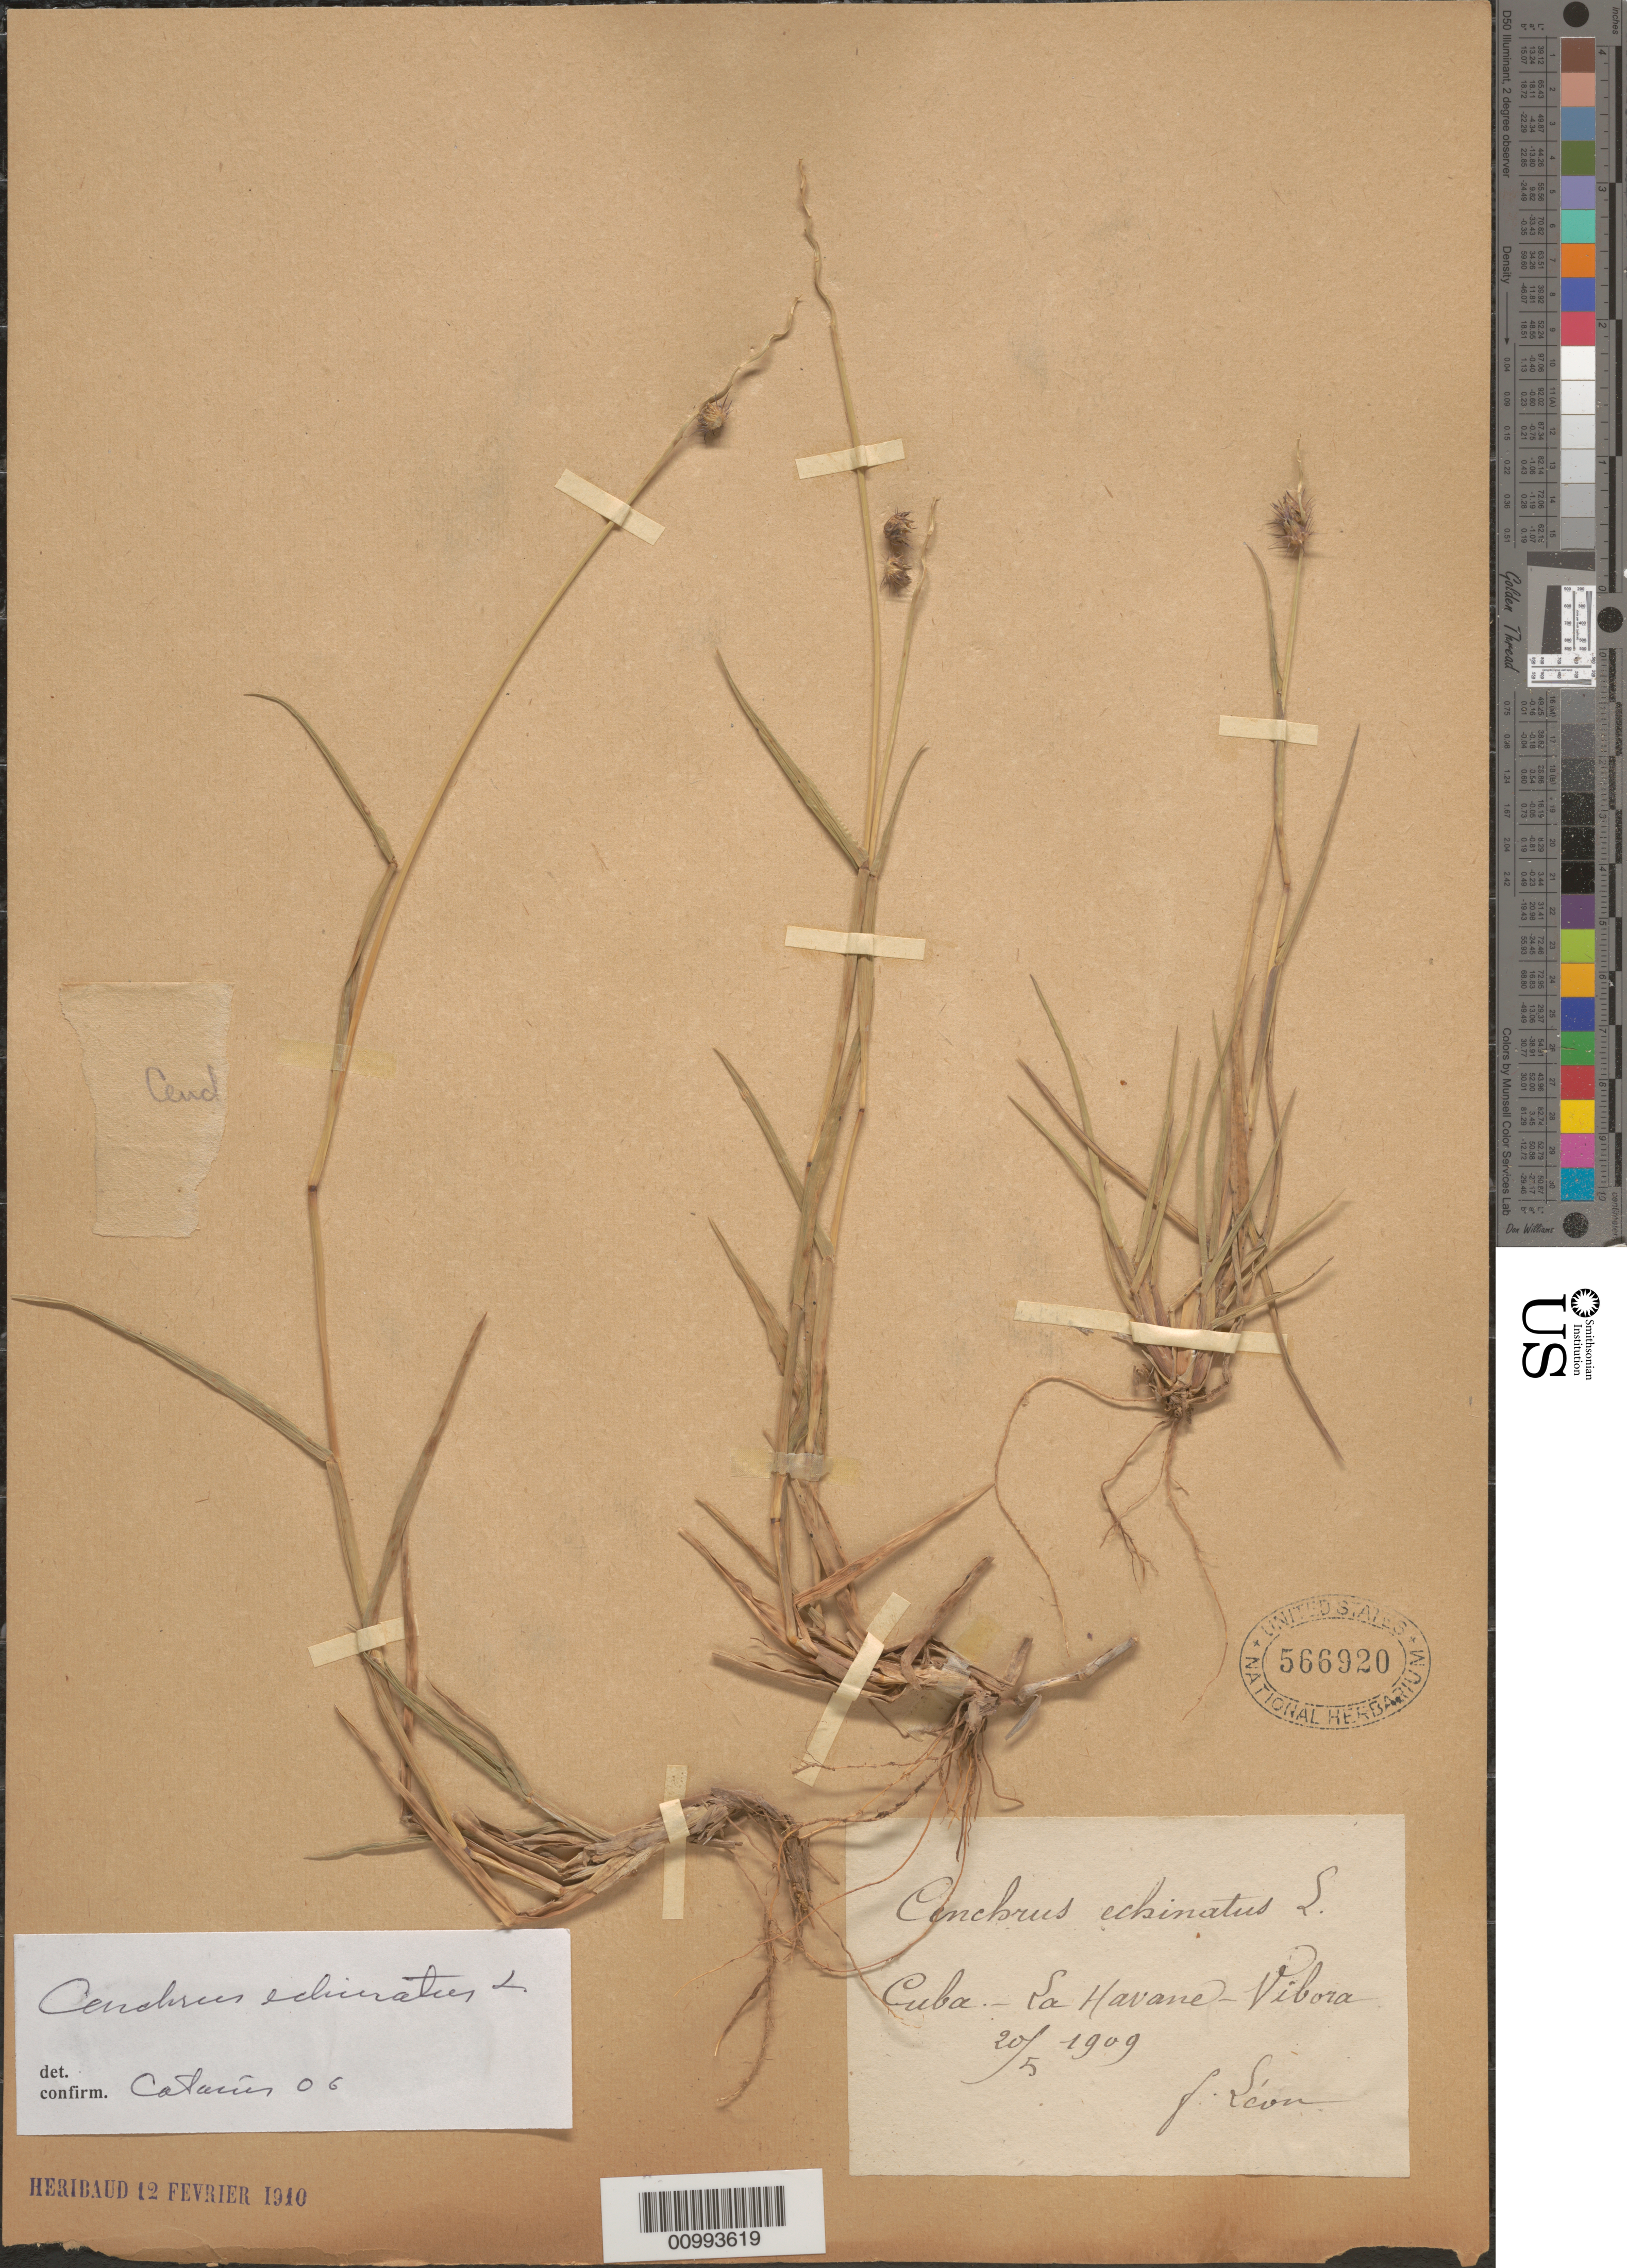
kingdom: Plantae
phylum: Tracheophyta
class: Liliopsida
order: Poales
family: Poaceae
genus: Cenchrus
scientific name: Cenchrus echinatus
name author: L.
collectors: Bro. León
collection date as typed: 20 May 1909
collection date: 1909-05-20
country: Cuba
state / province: La Habana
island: Cuba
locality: Vibora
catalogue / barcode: US 566920